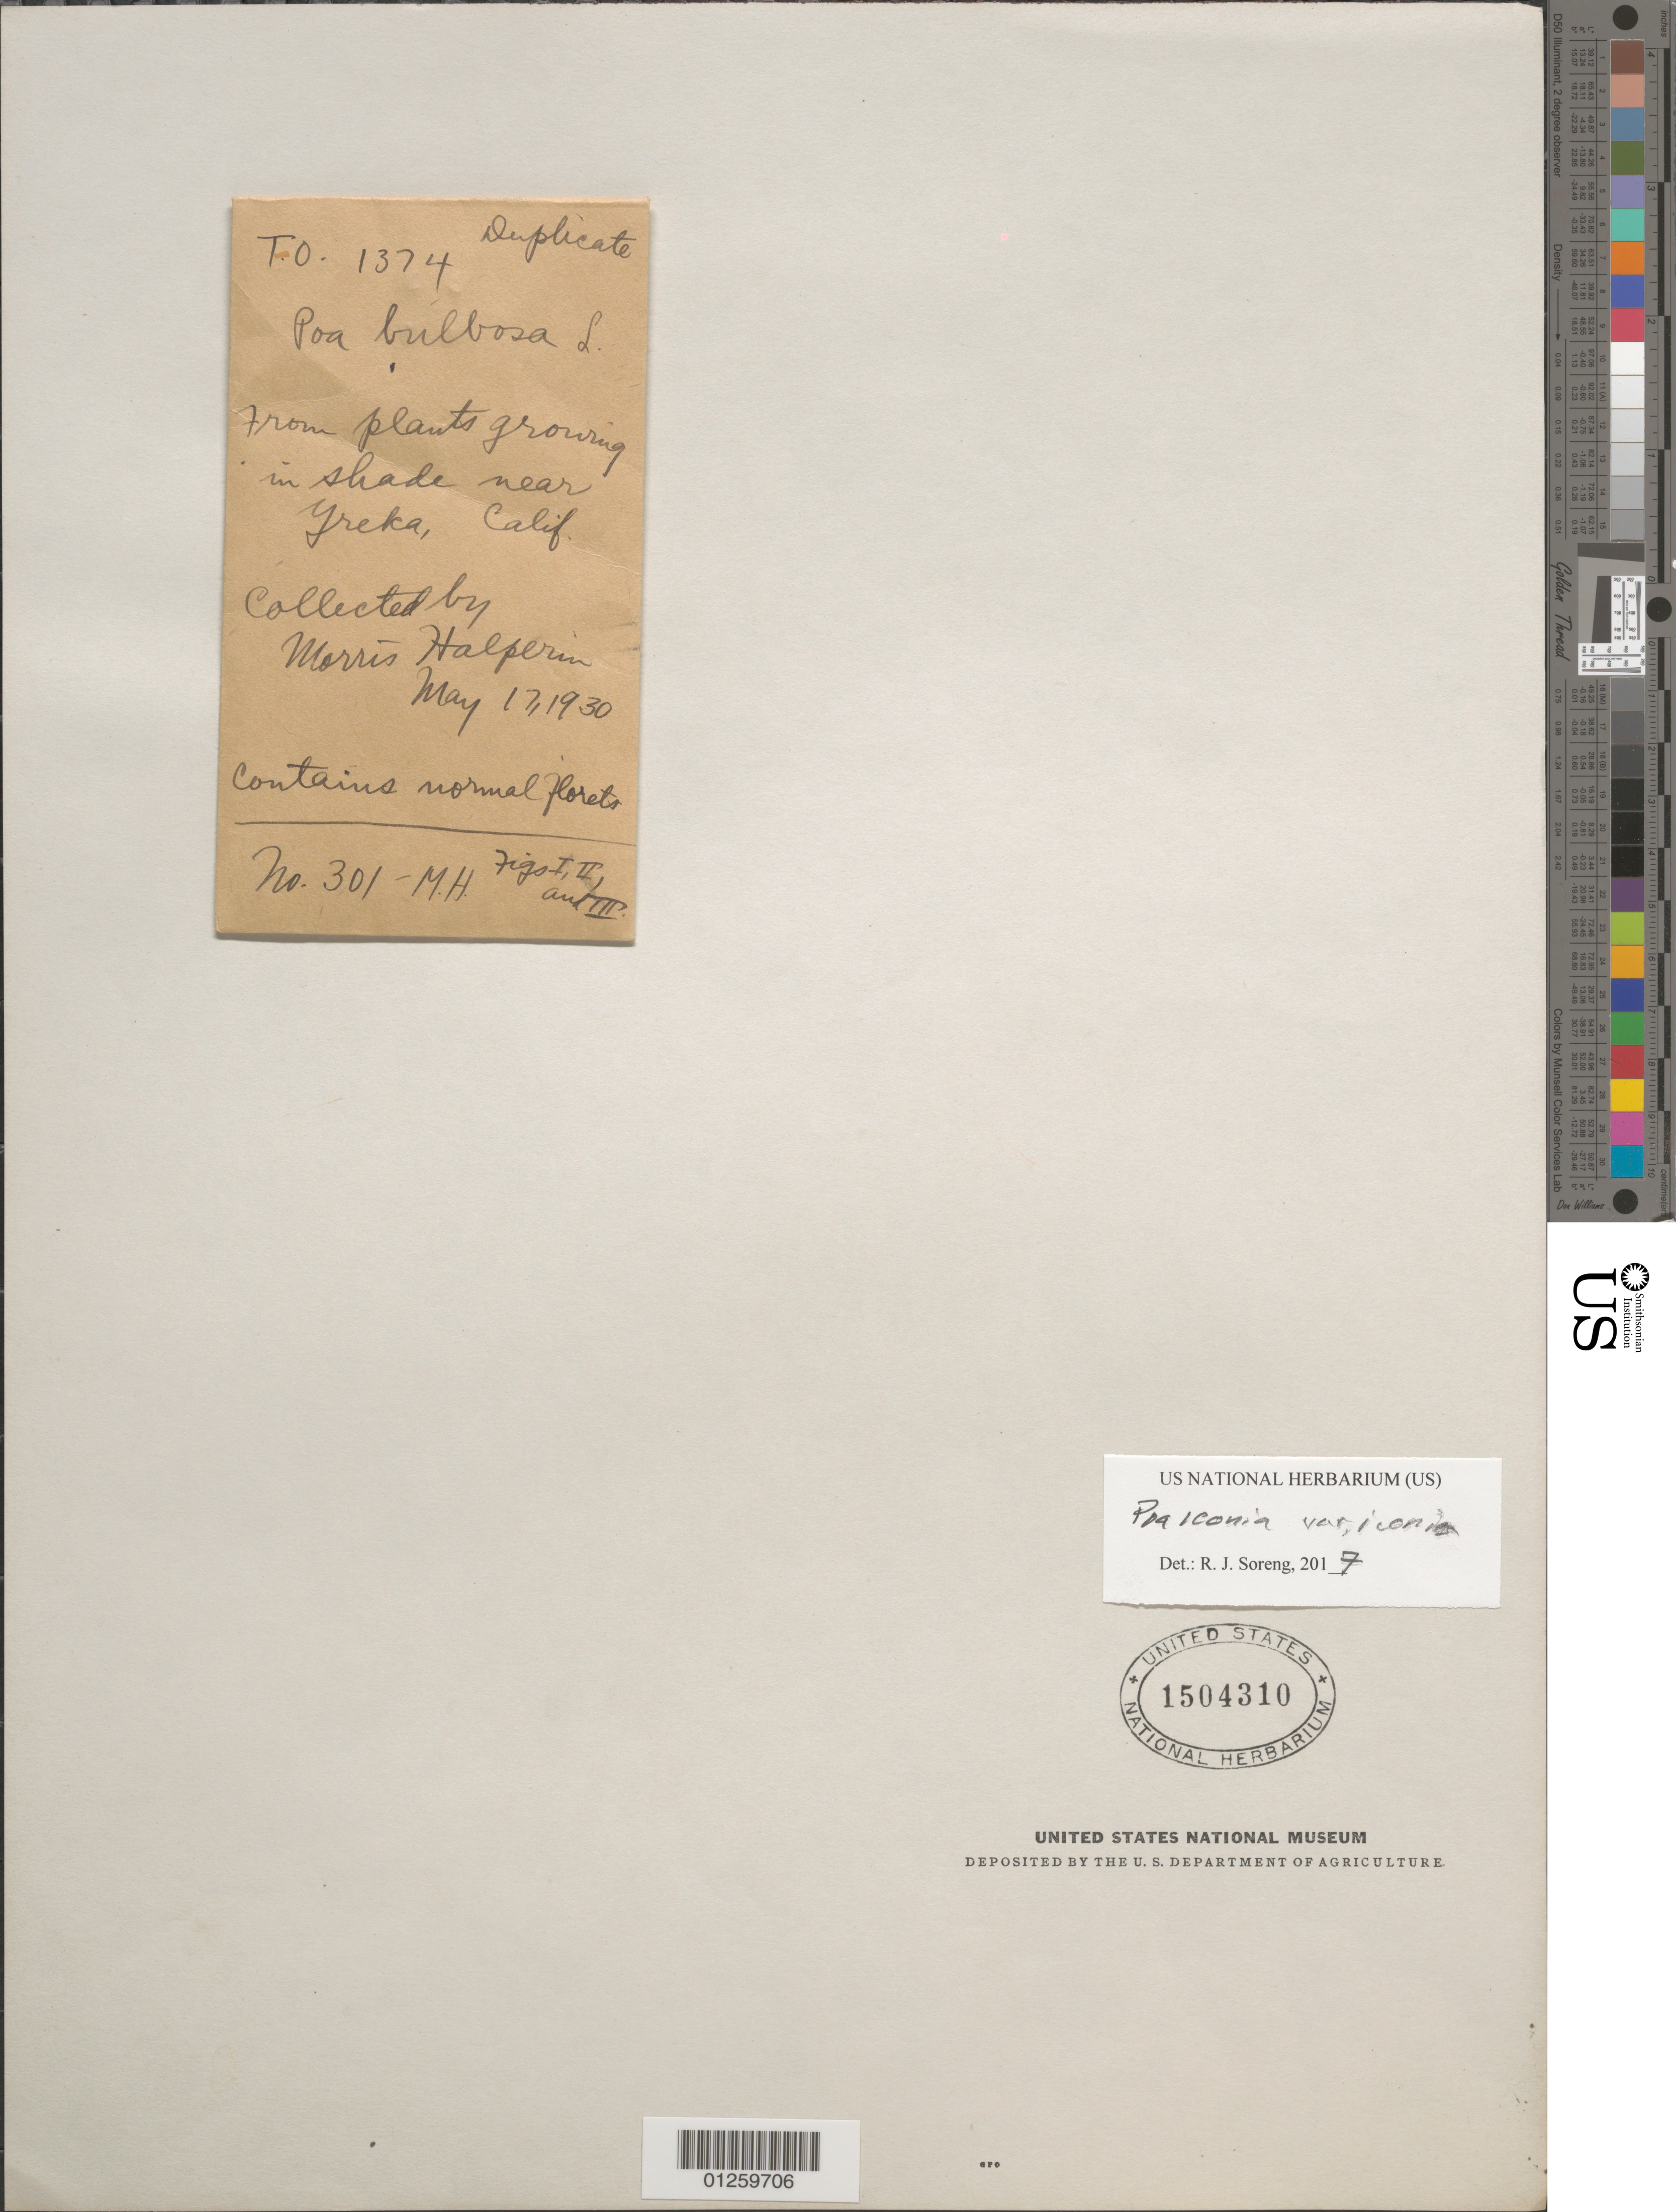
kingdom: Plantae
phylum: Tracheophyta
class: Liliopsida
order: Poales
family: Poaceae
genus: Poa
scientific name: Poa iconia var. iconia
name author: Azn.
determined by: Soreng, Robert J., Research Associate (BOT), Smithsonian Institution - National Museum of Natural History (UNITED STATES)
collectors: M. Halperin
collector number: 1374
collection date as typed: May 17, 1930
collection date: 1930-05-17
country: United States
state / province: California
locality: from plants growing in shade near Yreka, Calif. Contains normal florets.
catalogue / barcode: US 1504310